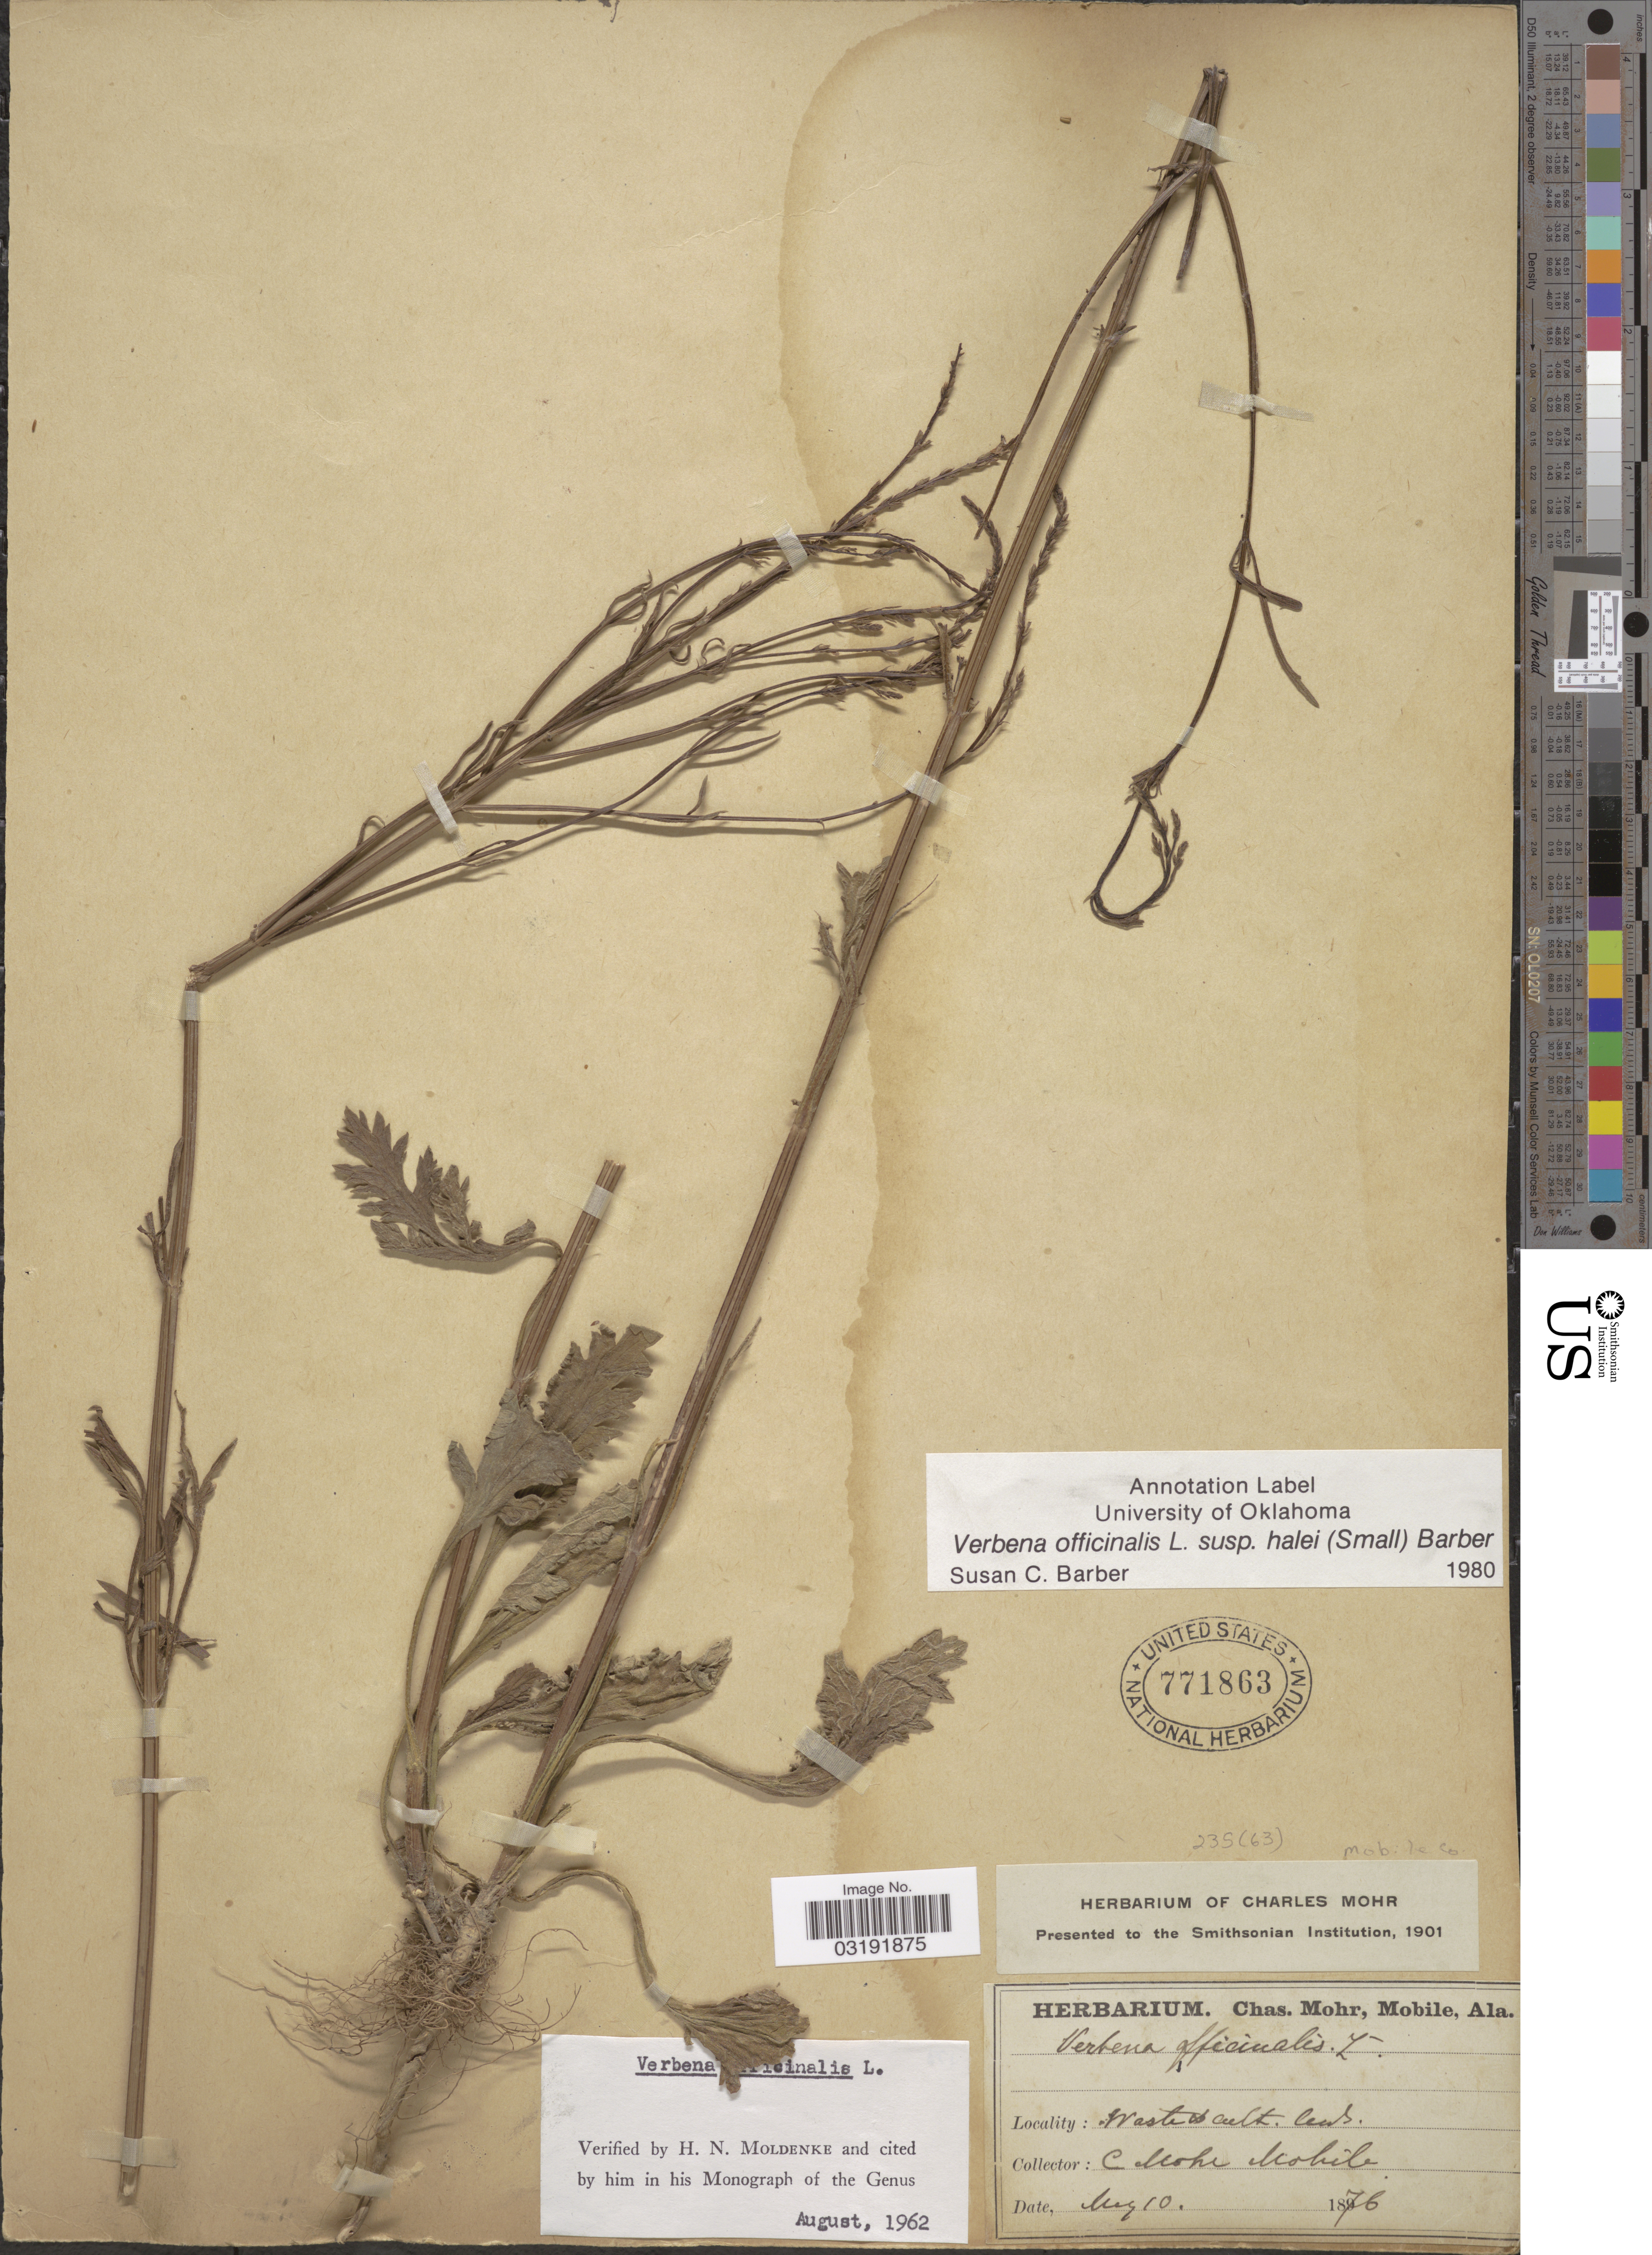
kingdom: Plantae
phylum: Tracheophyta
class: Magnoliopsida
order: Lamiales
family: Verbenaceae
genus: Verbena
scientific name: Verbena officinalis subsp. halei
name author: L.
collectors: C. T. Mohr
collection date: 1876-05-10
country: United States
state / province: Alabama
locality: Mobile Co. Waste cult Mobile.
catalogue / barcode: US 771863